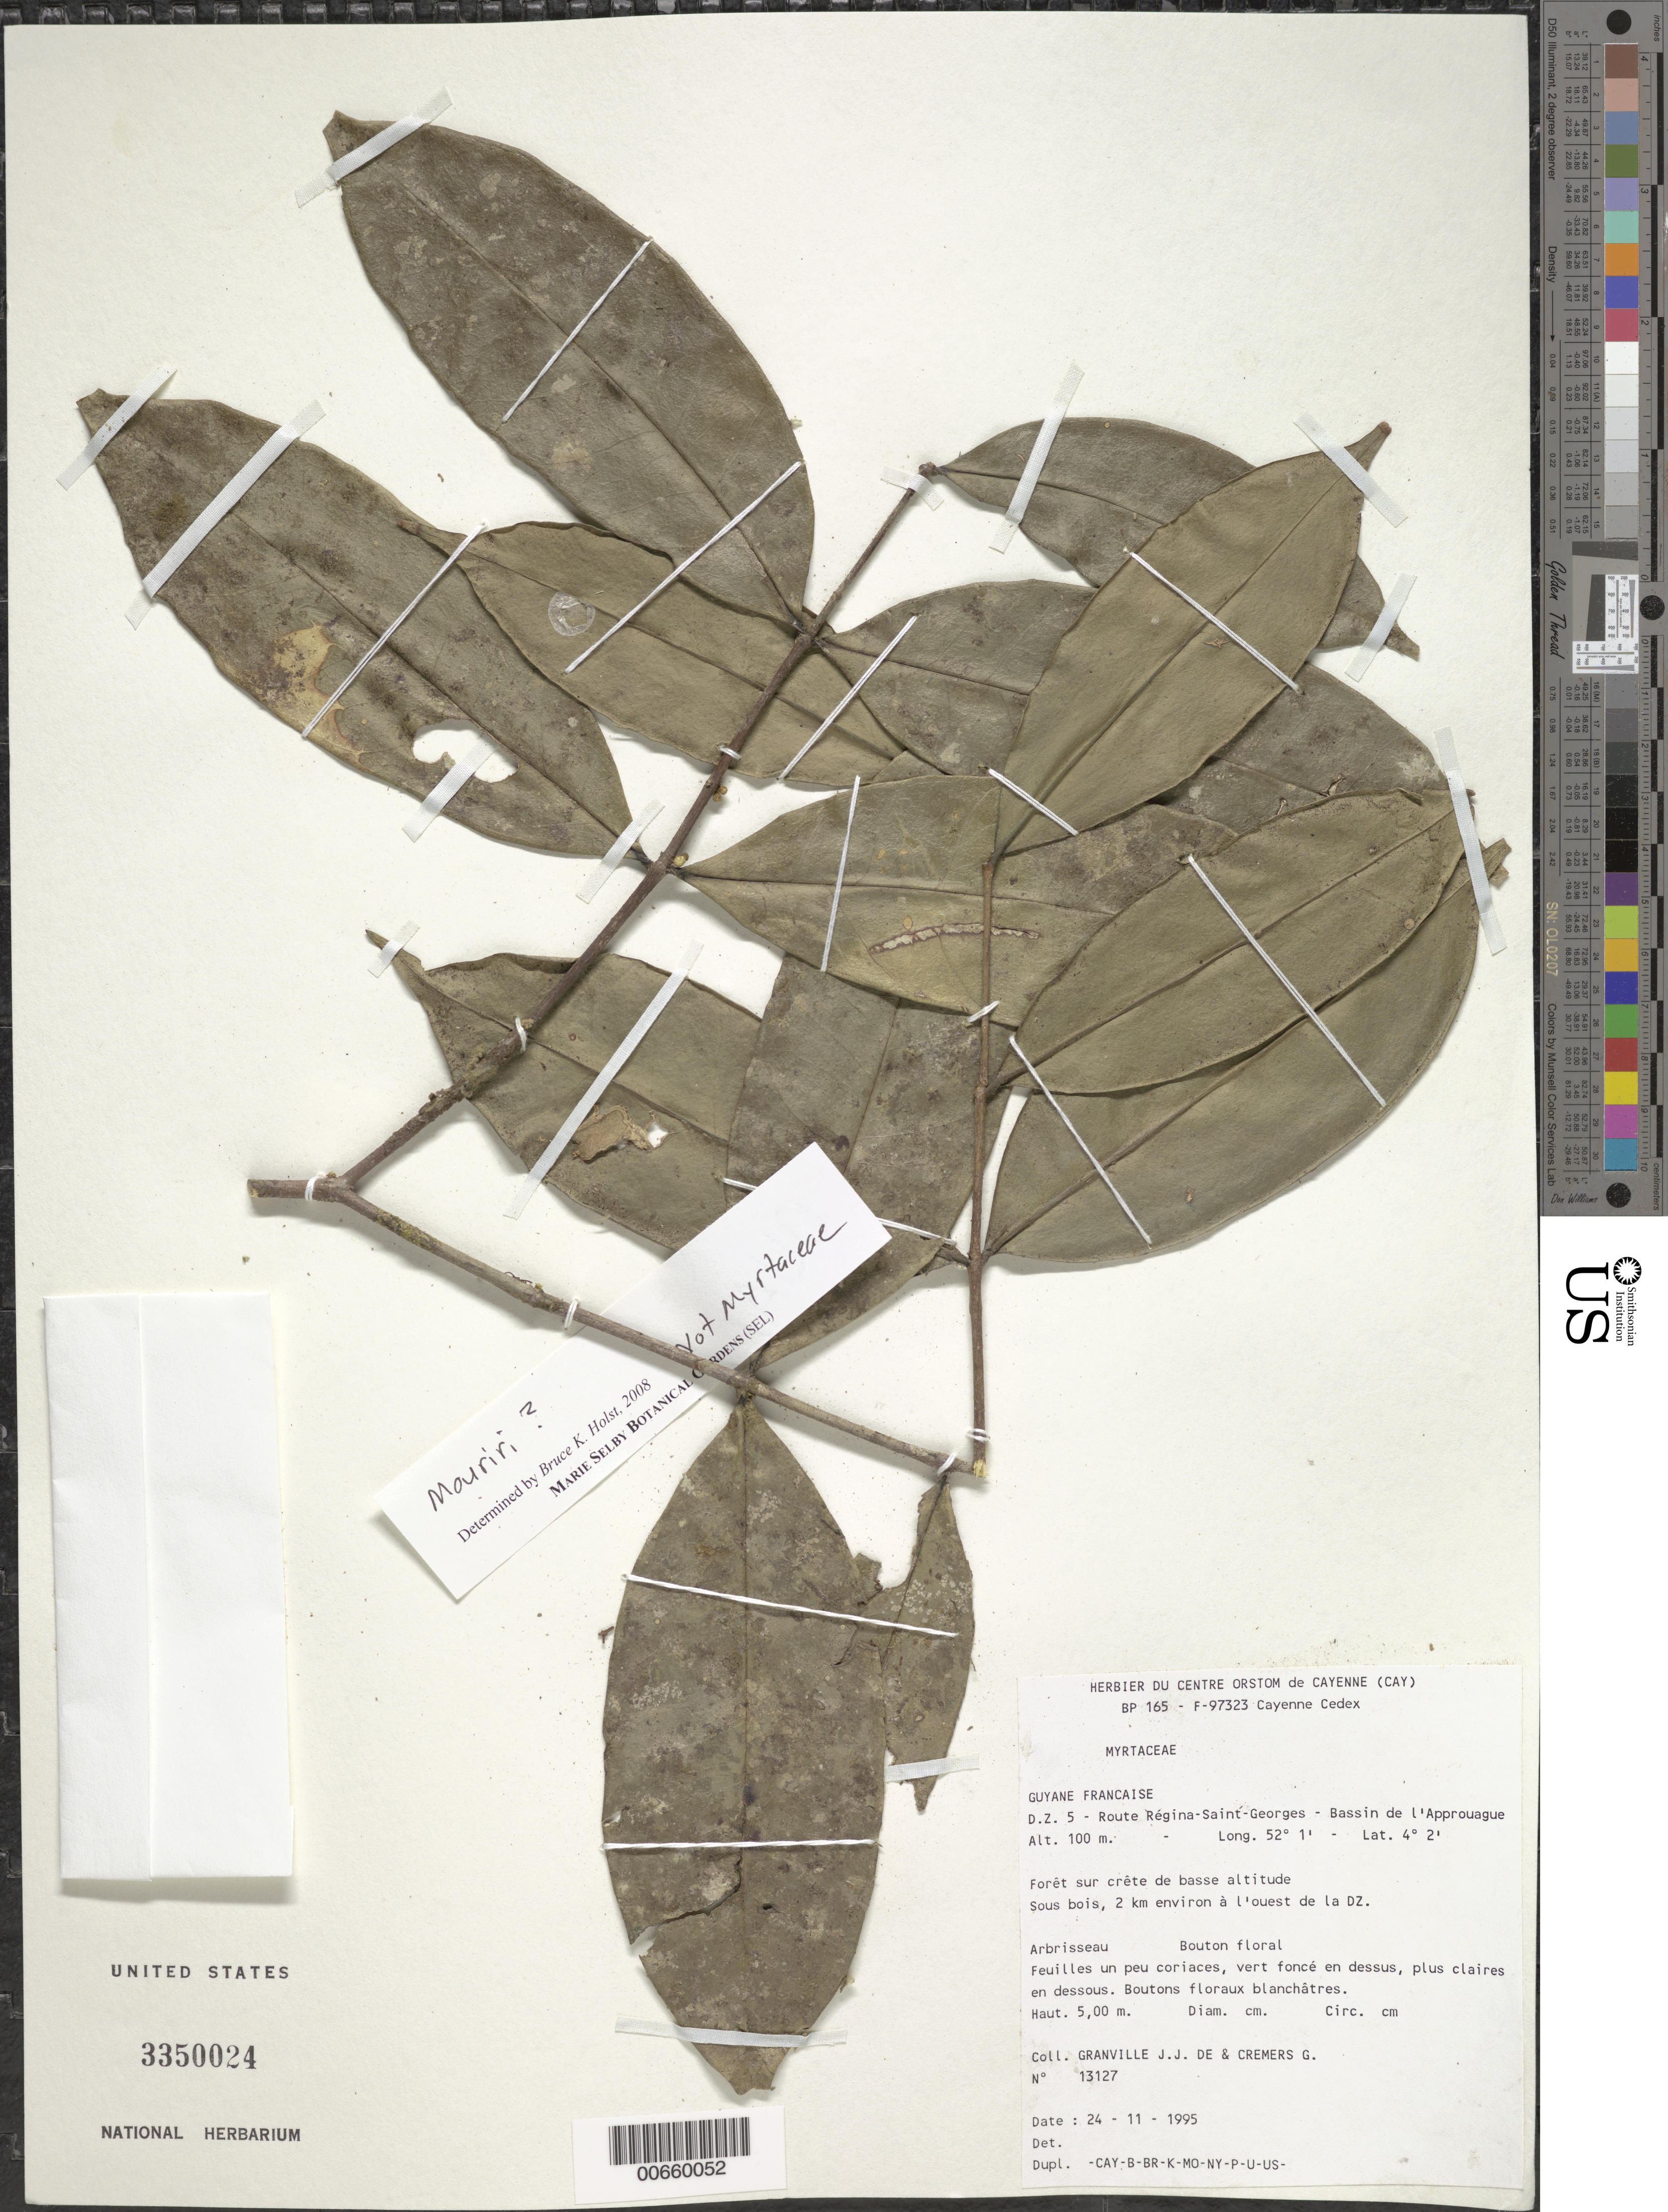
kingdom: Plantae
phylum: Tracheophyta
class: Magnoliopsida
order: Myrtales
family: Melastomataceae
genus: Mouriri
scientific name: Mouriri sp.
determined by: Holst, Bruce K.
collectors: J.-J. de Granville & G. Cremers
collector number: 13127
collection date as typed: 24-Nov-95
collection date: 1995-11-24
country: French Guiana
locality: Route Regina-Saint-Georges, D.Z. 5, Bassin de l'Approuague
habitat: Forêt sur crete de basse altitude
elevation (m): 100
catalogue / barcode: US 3350024